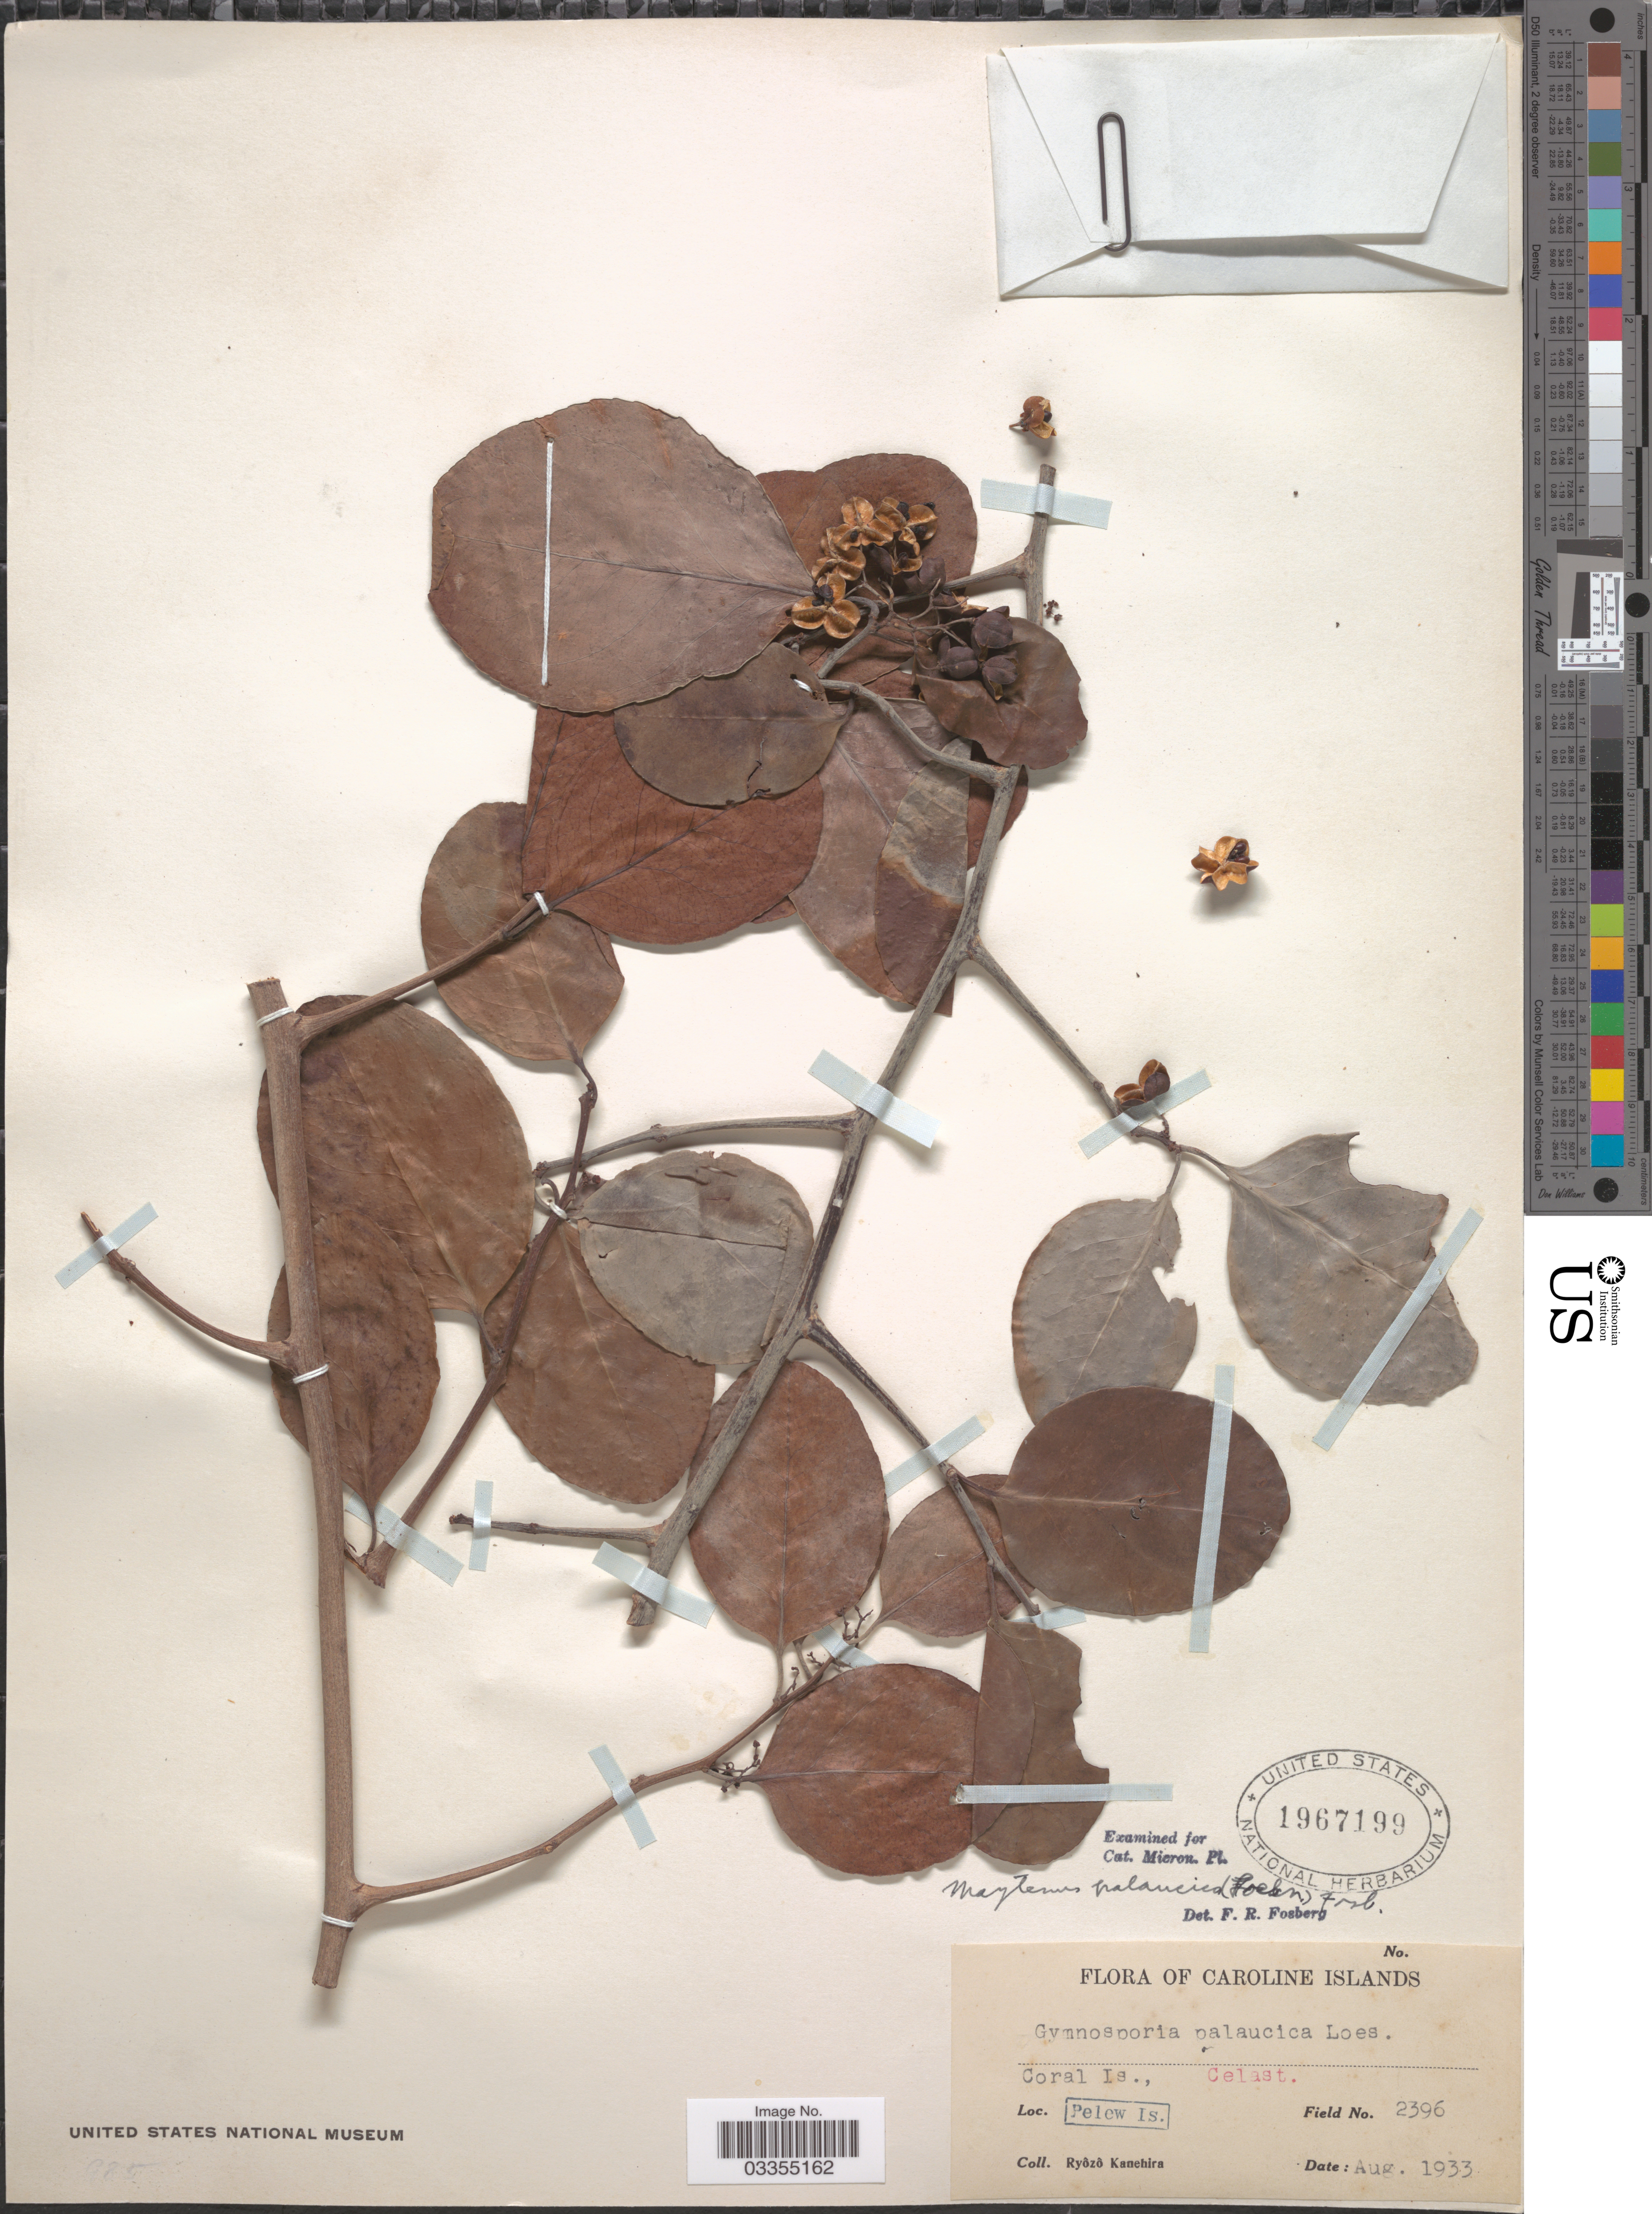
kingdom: Plantae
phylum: Tracheophyta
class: Magnoliopsida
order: Celastrales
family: Celastraceae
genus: Gymnosporia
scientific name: Gymnosporia palauica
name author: Loes.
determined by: Wagner, W. L., (BOT), Smithsonian Institution - National Museum of Natural History (UNITED STATES)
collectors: R. Kanehira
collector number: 2396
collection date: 1933-08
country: Palau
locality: Caroline Islands. Coral Is., Pelew Is.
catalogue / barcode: US 1967199